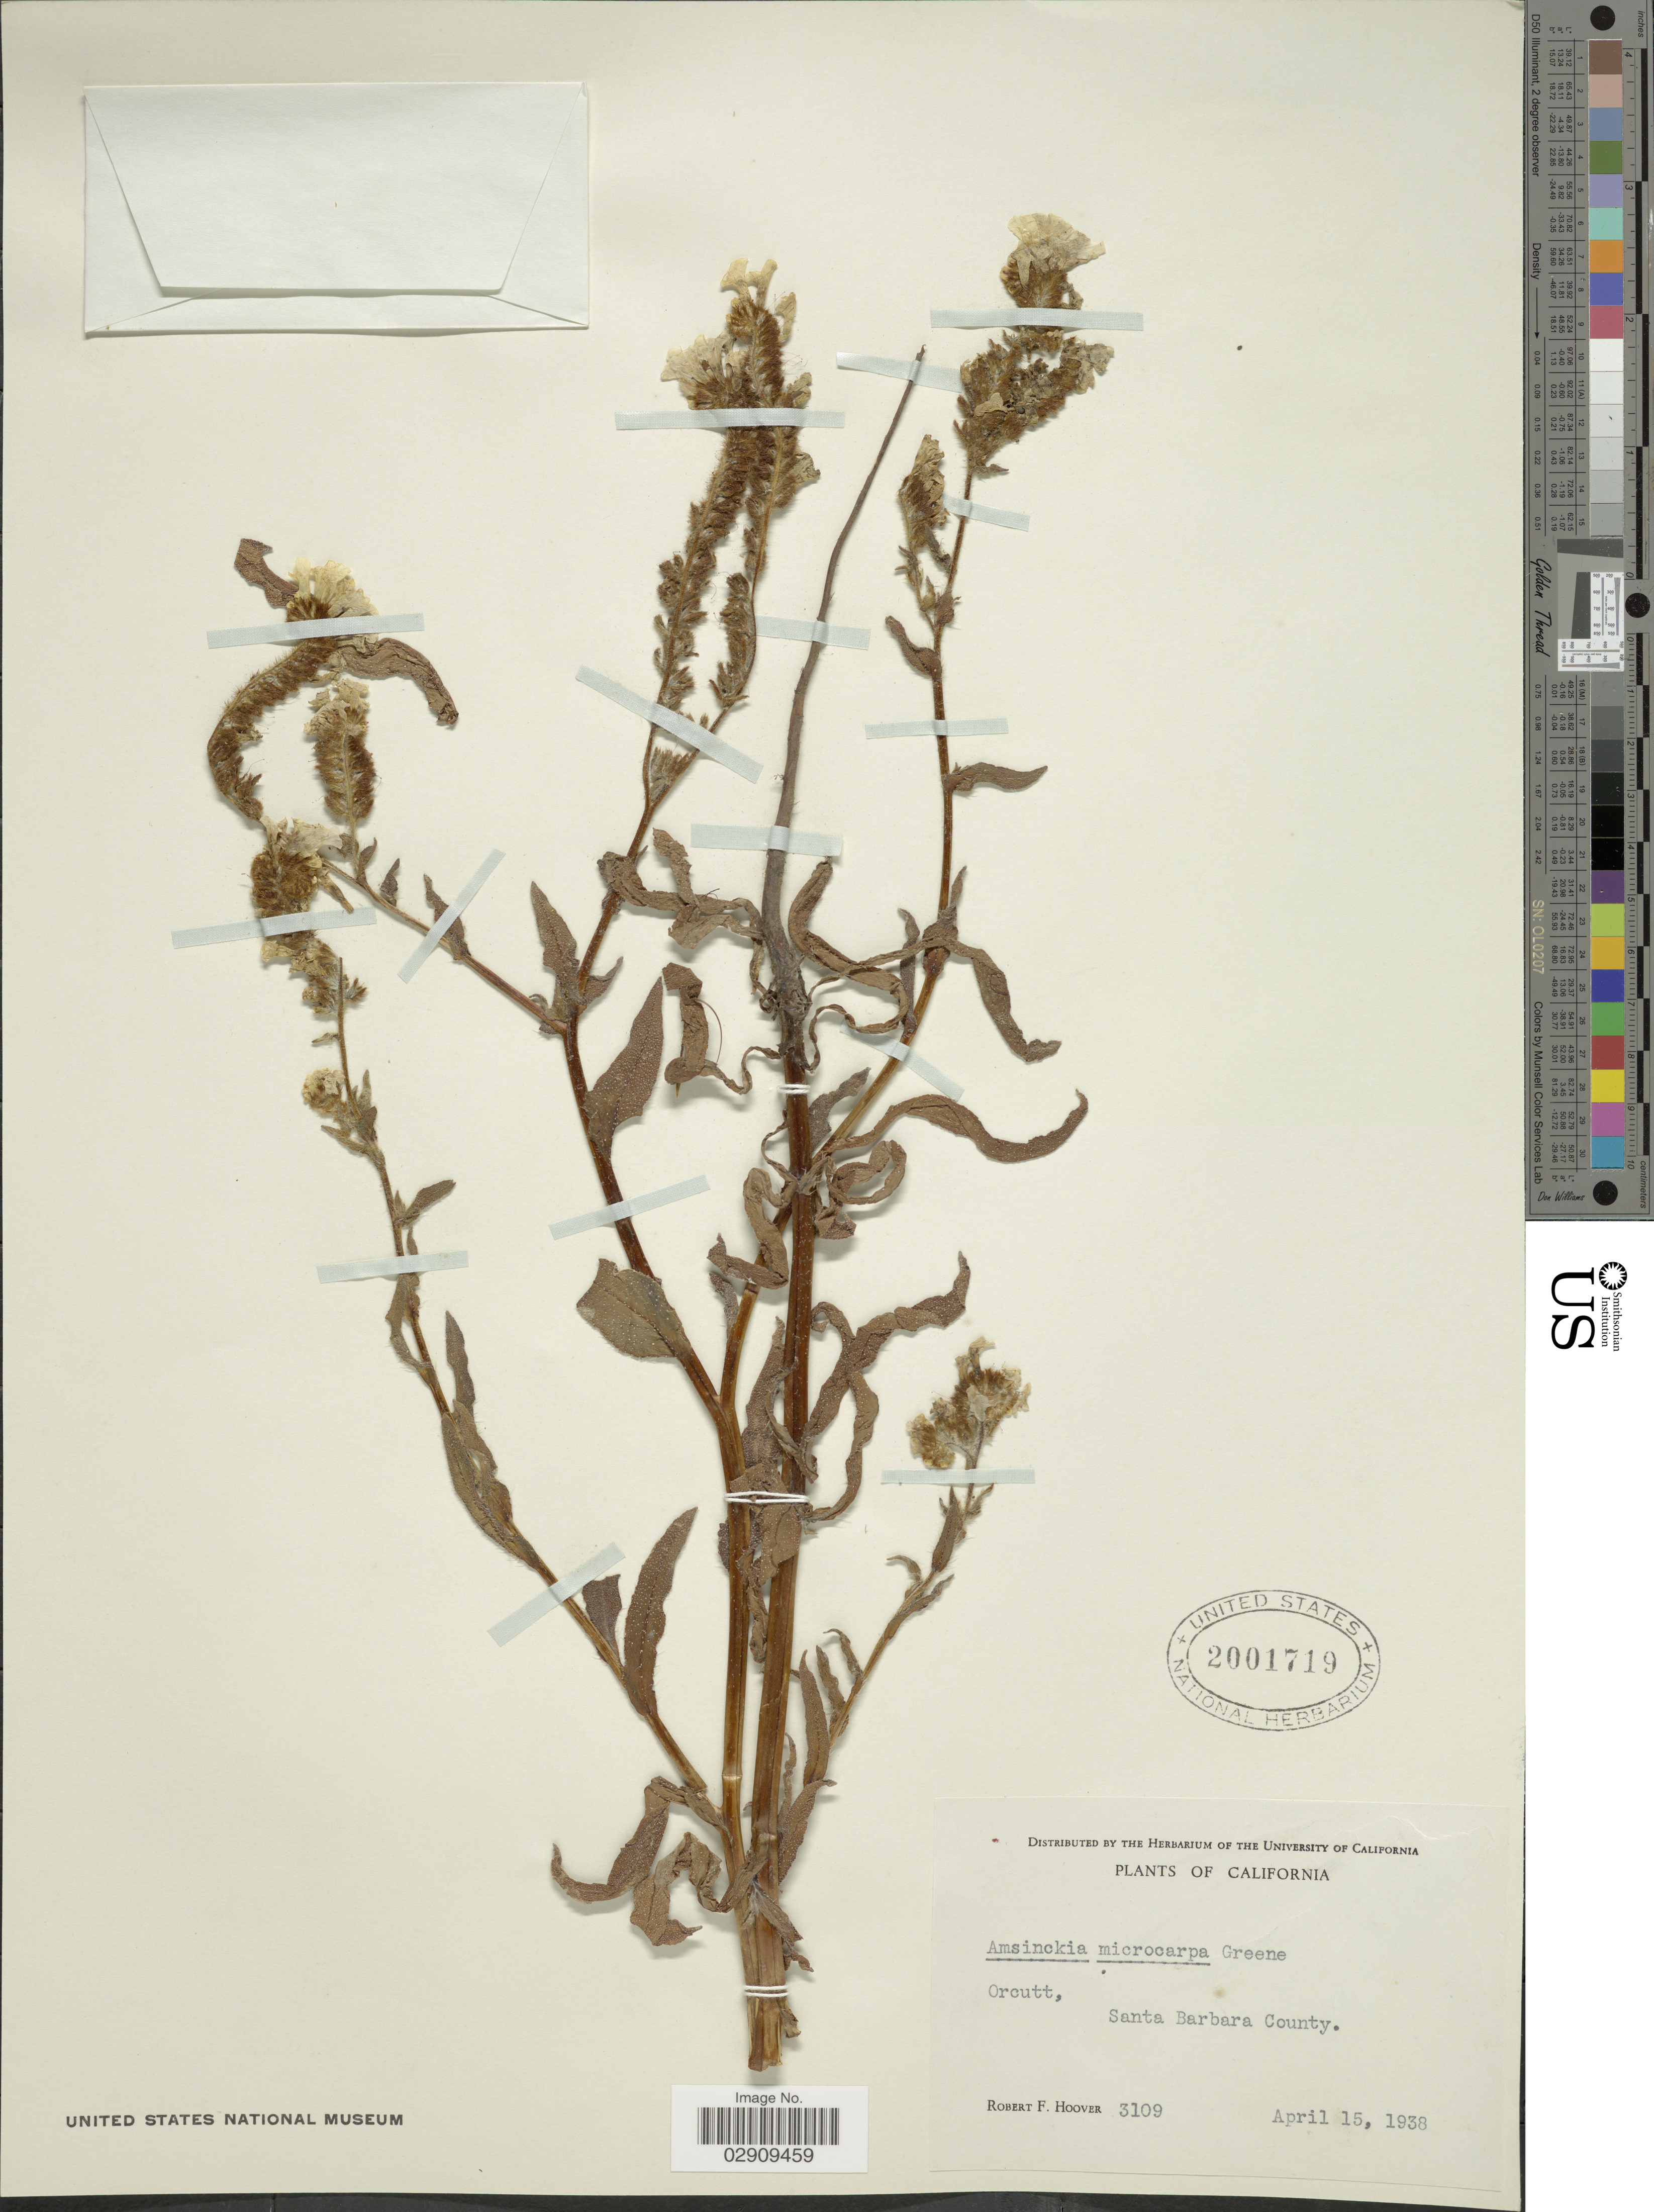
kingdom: Plantae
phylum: Tracheophyta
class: Magnoliopsida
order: Boraginales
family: Boraginaceae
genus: Amsinckia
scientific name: Amsinckia spectabilis var. microcarpa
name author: (Greene) Jeps. & Hoover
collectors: R. F. Hoover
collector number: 3109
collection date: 1938-04-15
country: United States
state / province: California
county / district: Santa Barbara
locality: Orcutt, Santa Barbara County.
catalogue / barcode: US 2001719